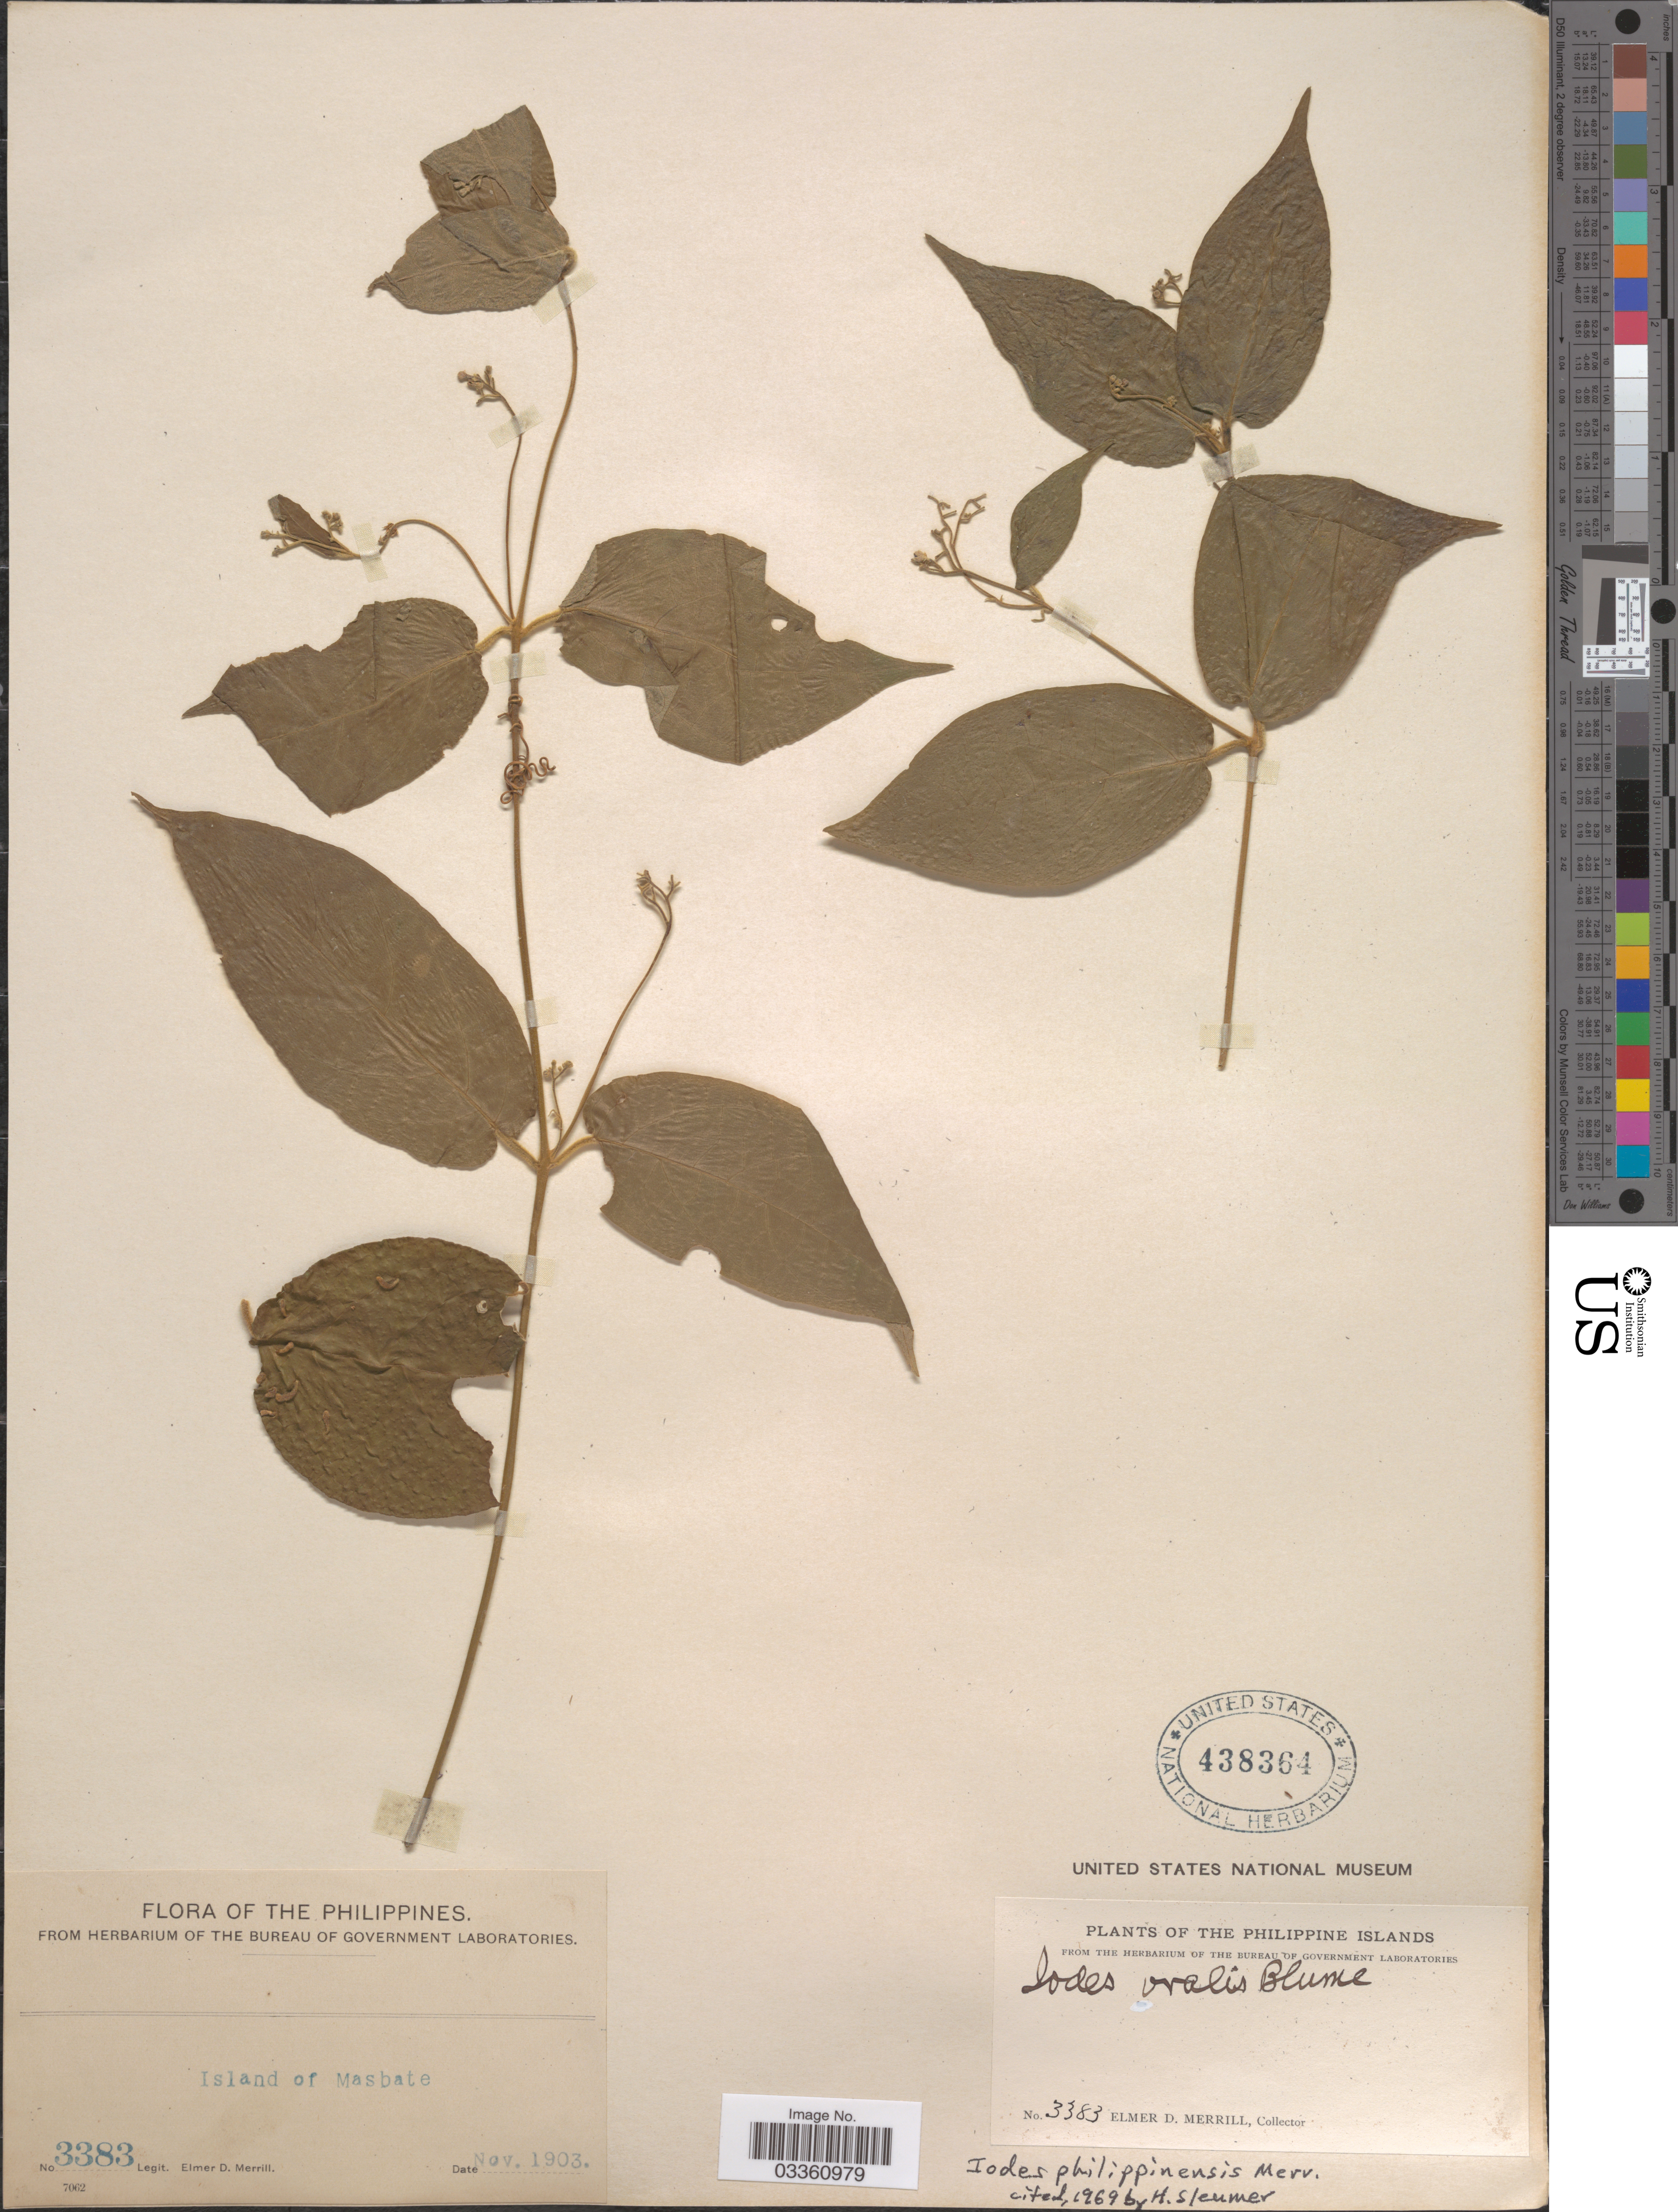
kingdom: Plantae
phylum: Tracheophyta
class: Magnoliopsida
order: Icacinales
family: Icacinaceae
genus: Iodes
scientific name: Iodes philippinensis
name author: Merr.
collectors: E. D. Merrill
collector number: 3383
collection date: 1903-11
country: Philippines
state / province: Bicol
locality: The Philippine Islands. Island of Masbate.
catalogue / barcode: US 438364